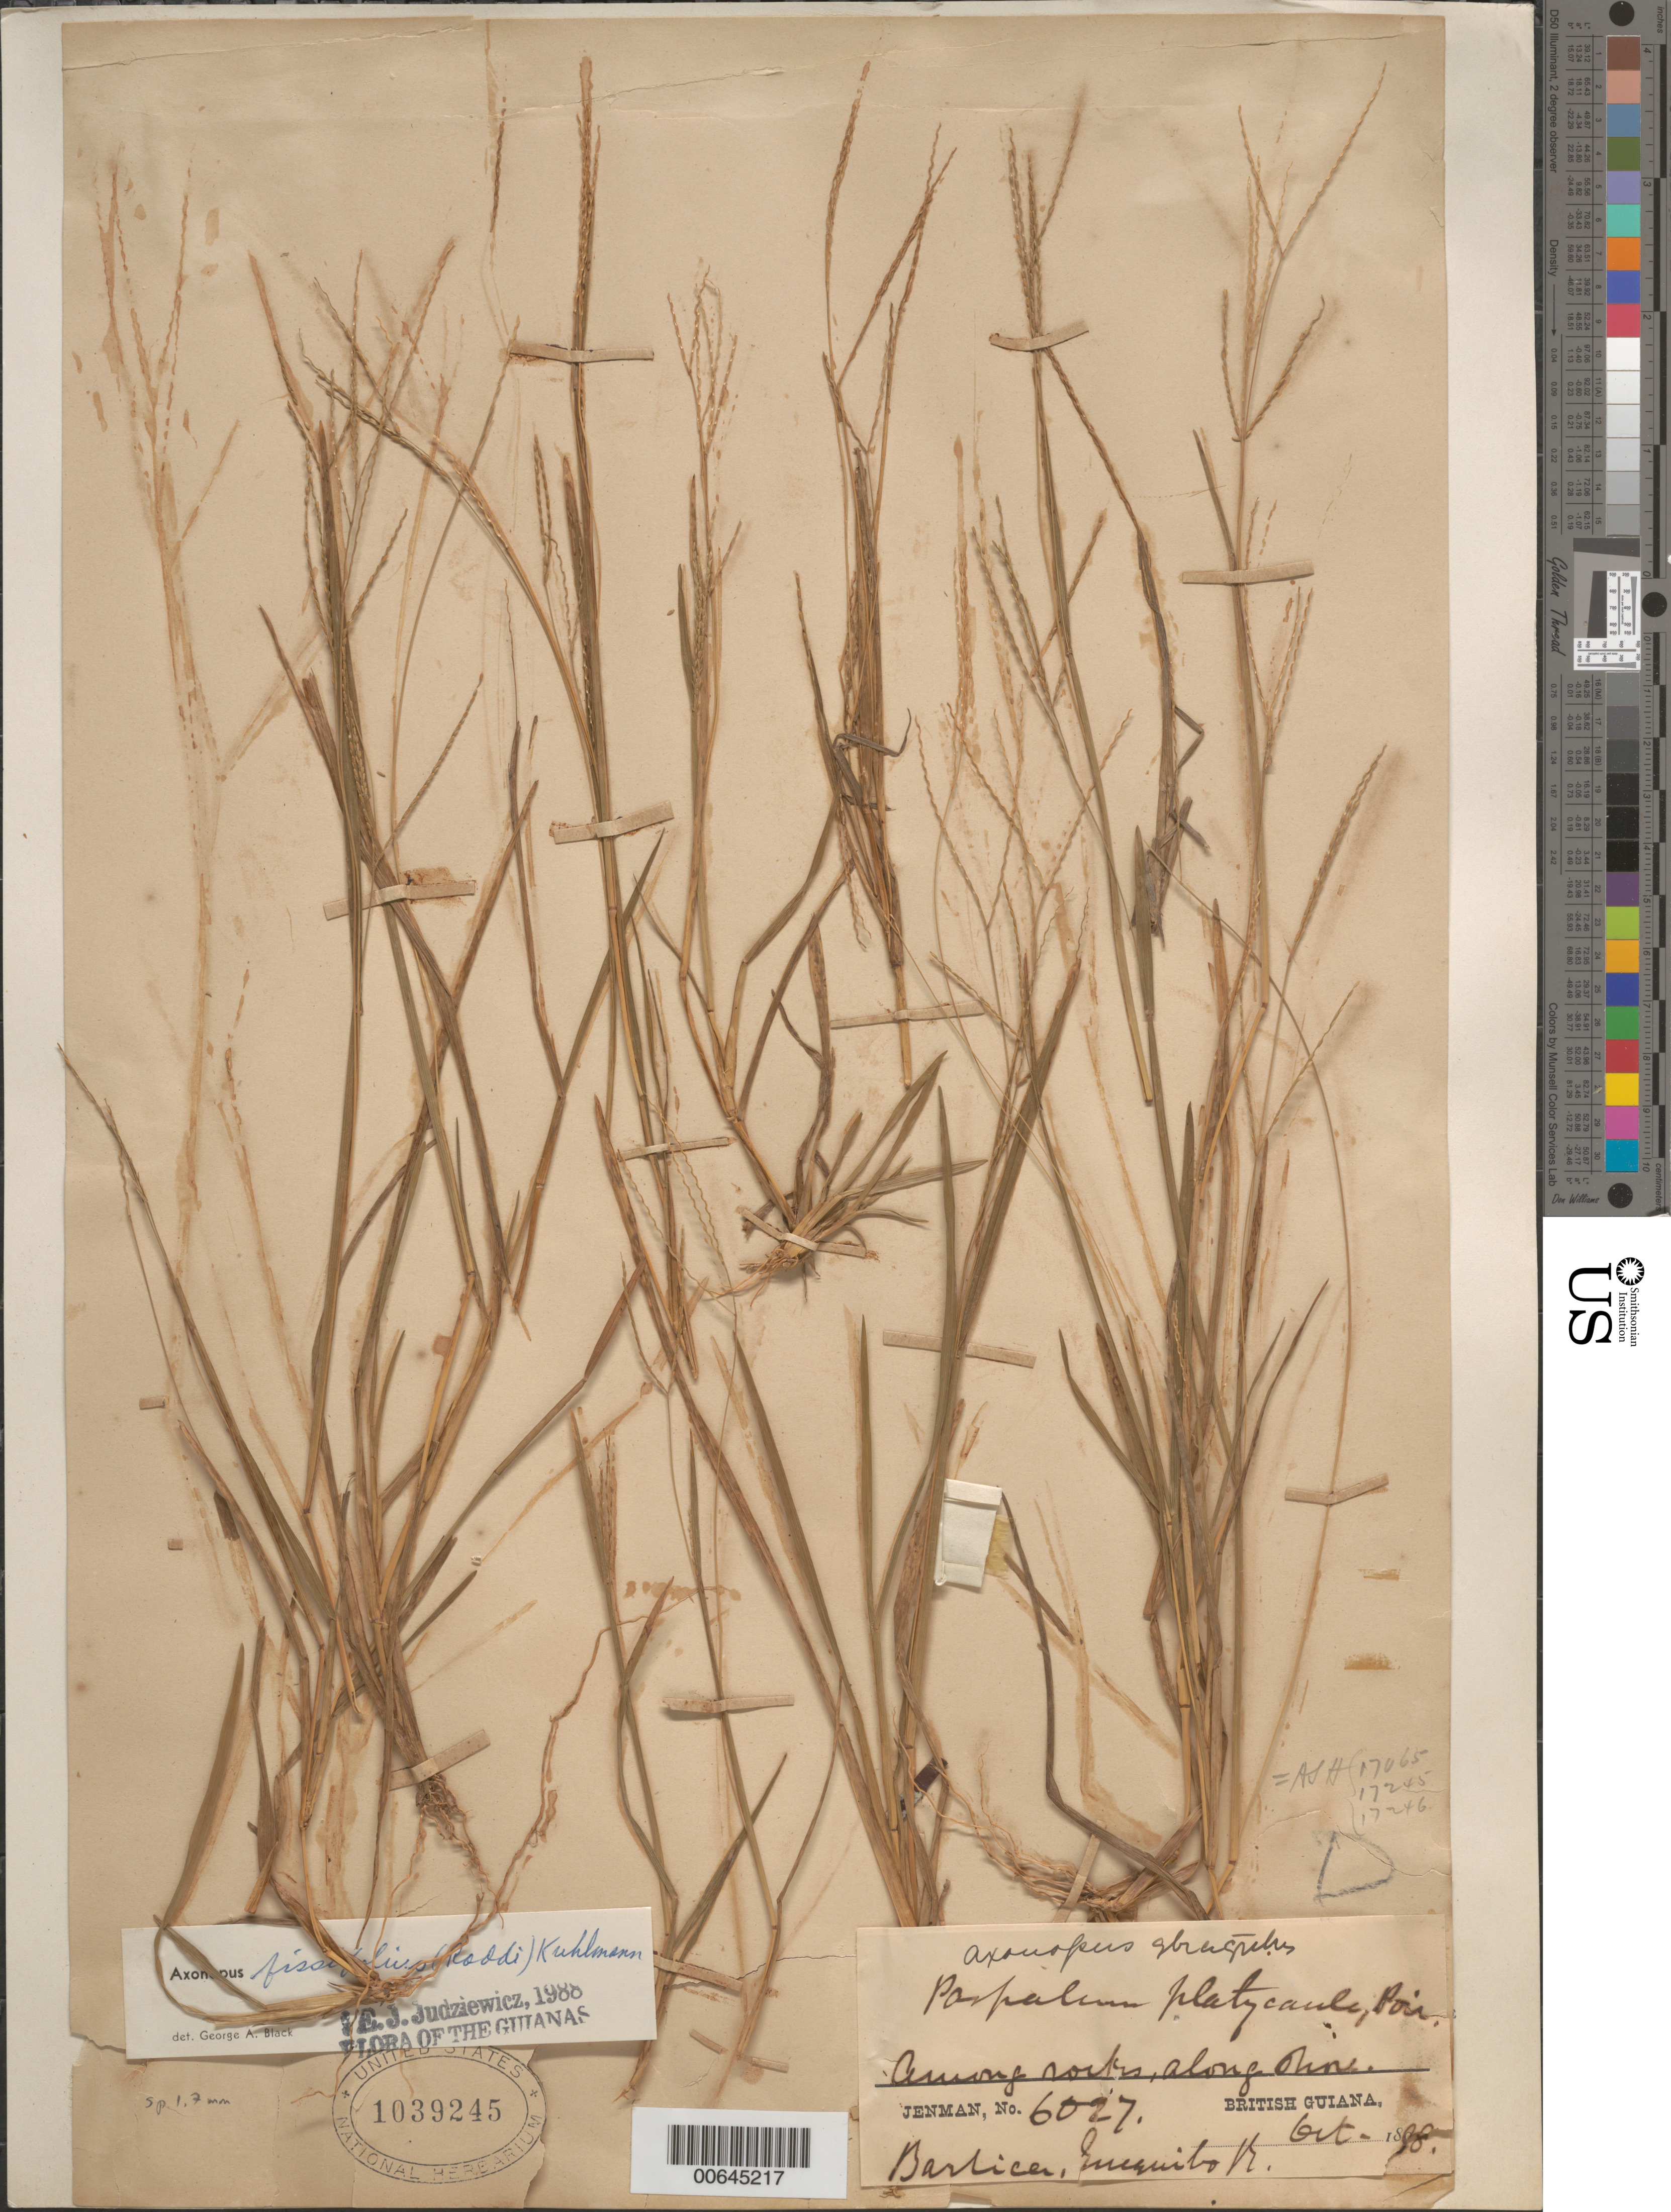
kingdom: Plantae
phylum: Tracheophyta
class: Liliopsida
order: Poales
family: Poaceae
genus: Axonopus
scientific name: Axonopus fissifolius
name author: (Raddi) Kuhlm.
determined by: Judziewicz, E. J.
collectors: G. S. Jenman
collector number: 6027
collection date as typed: October 1888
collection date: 1888-10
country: Guyana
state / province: Mahaica-Berbice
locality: Berbice, Essequibo River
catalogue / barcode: US 1039245